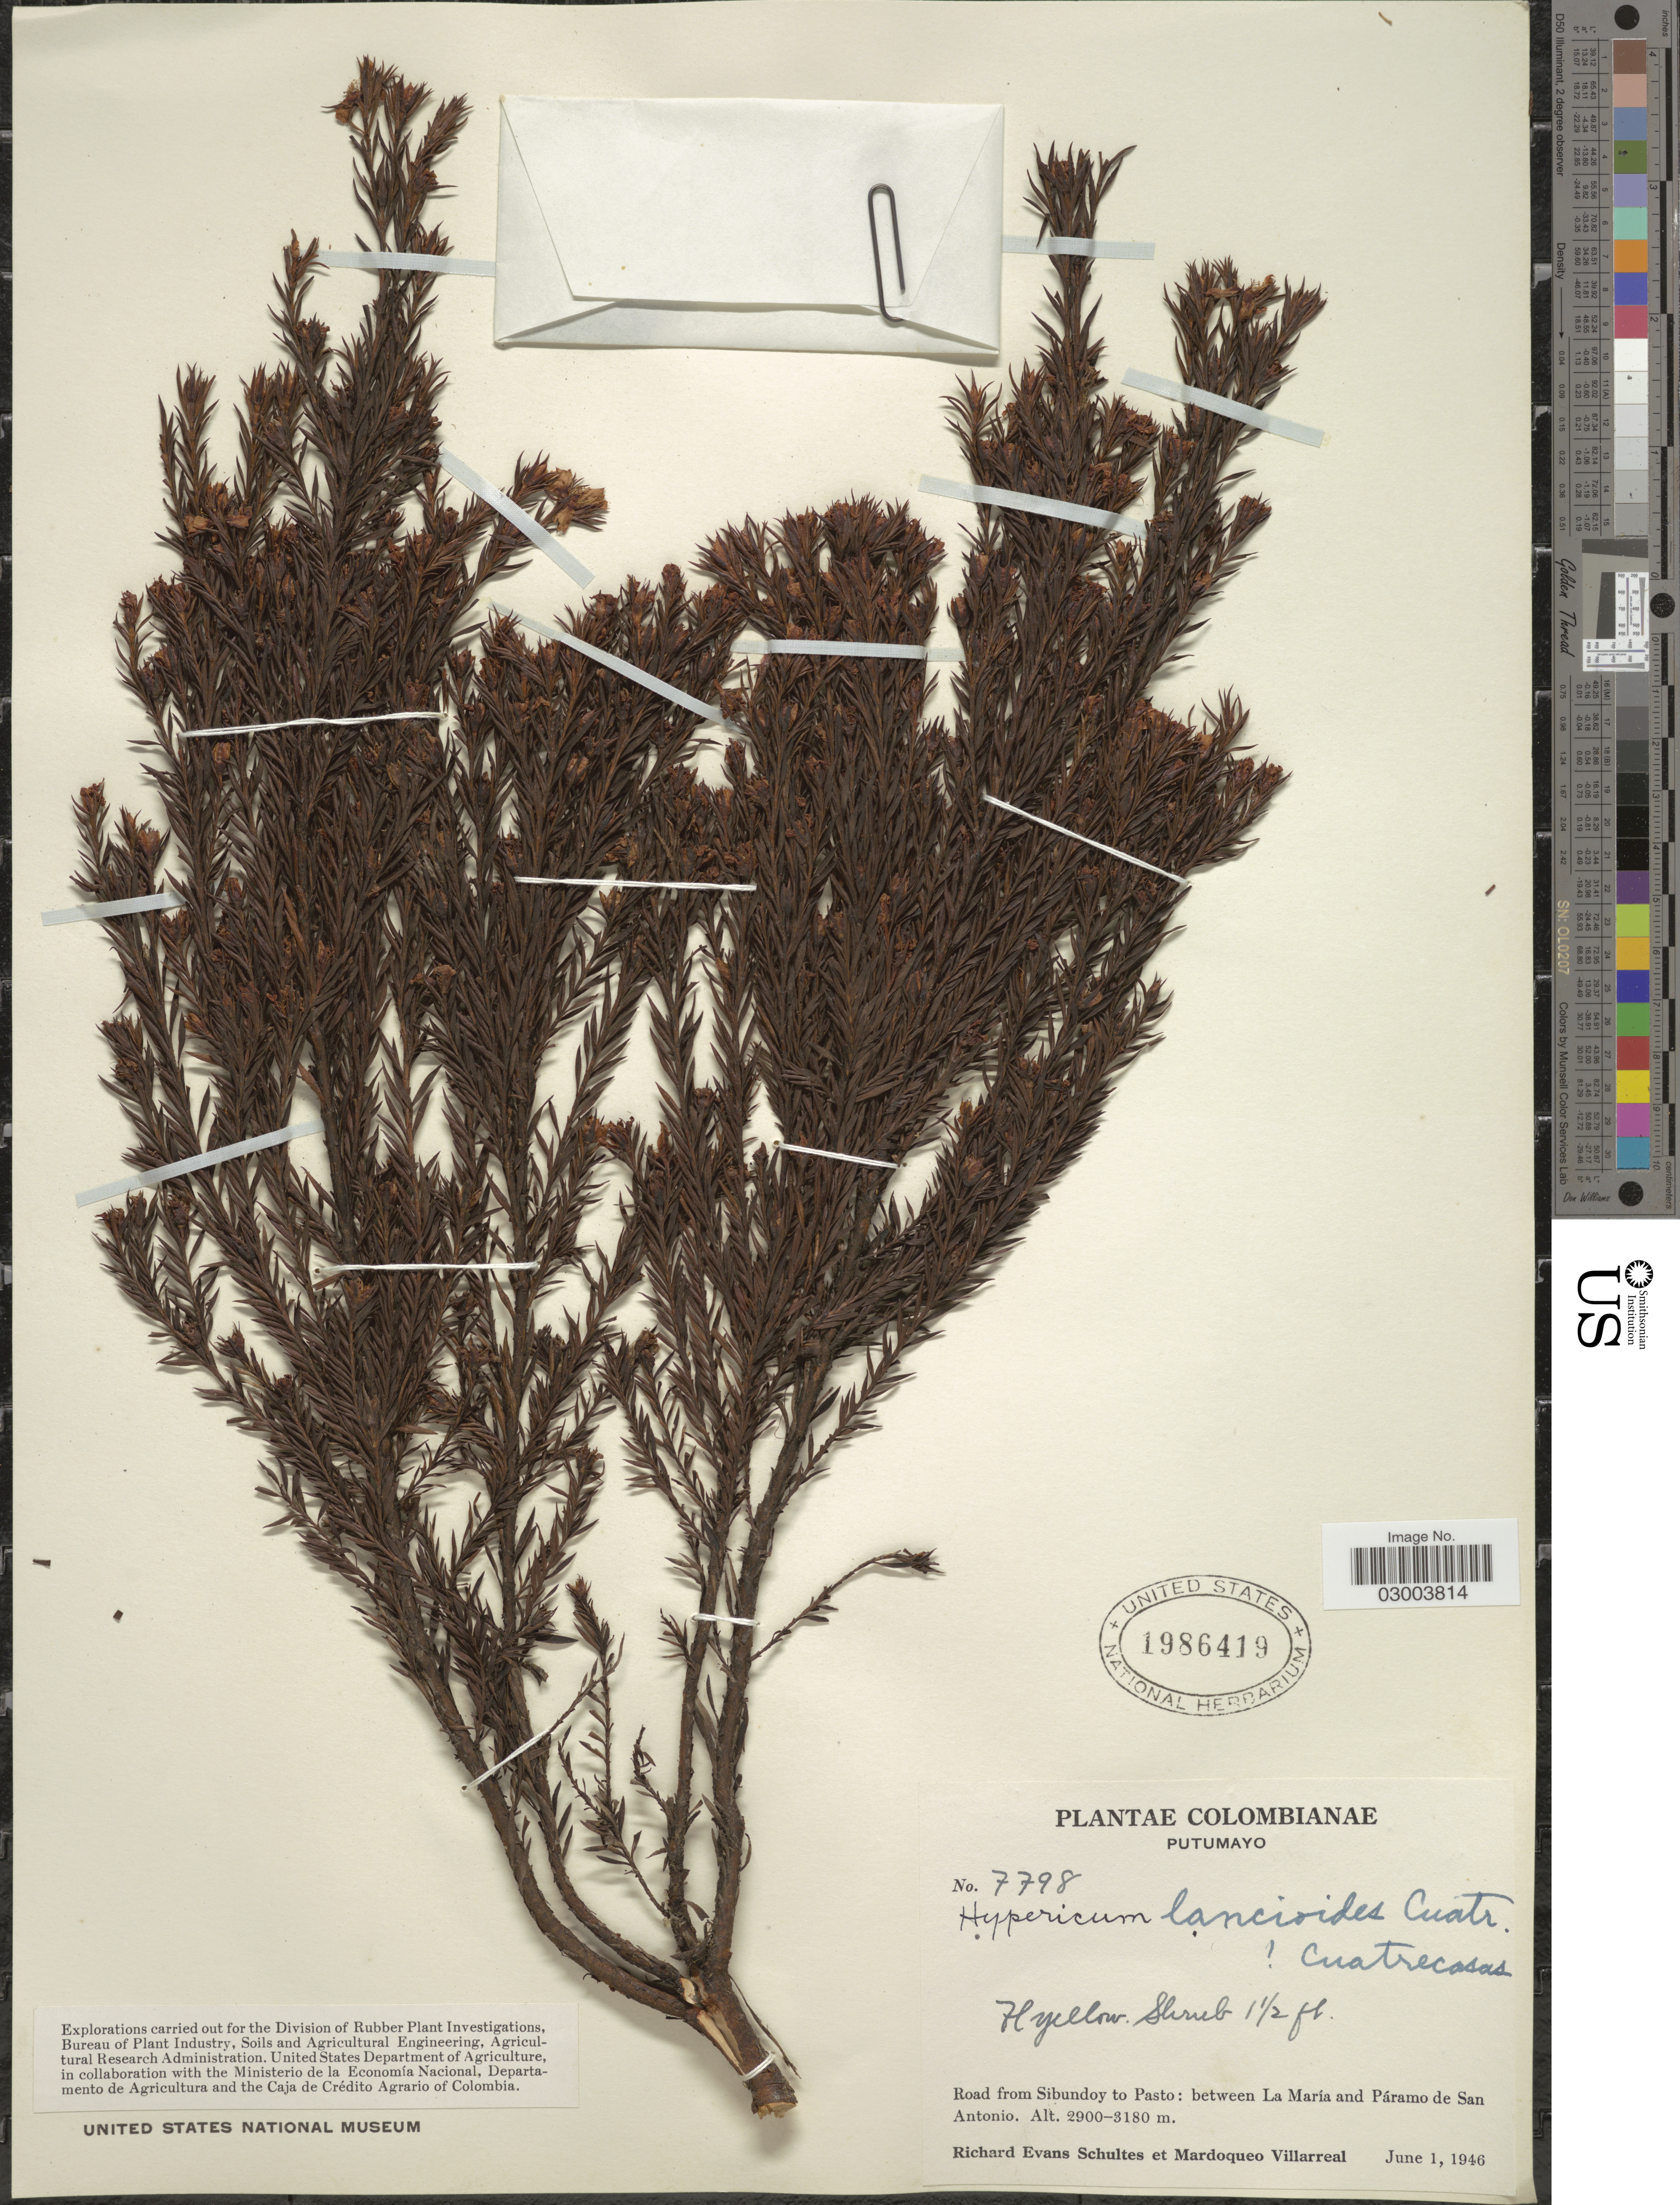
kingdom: Plantae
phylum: Tracheophyta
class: Magnoliopsida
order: Malpighiales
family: Hypericaceae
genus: Hypericum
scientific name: Hypericum lancioides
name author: Cuatrec.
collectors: R. E. Schultes & M. Villarreal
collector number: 7798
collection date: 1946-06-01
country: Colombia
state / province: Putumayo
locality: Road from Sibundoy to Pasto: between La María and Páramo de San Antonio.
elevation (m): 2900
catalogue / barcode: US 1986419